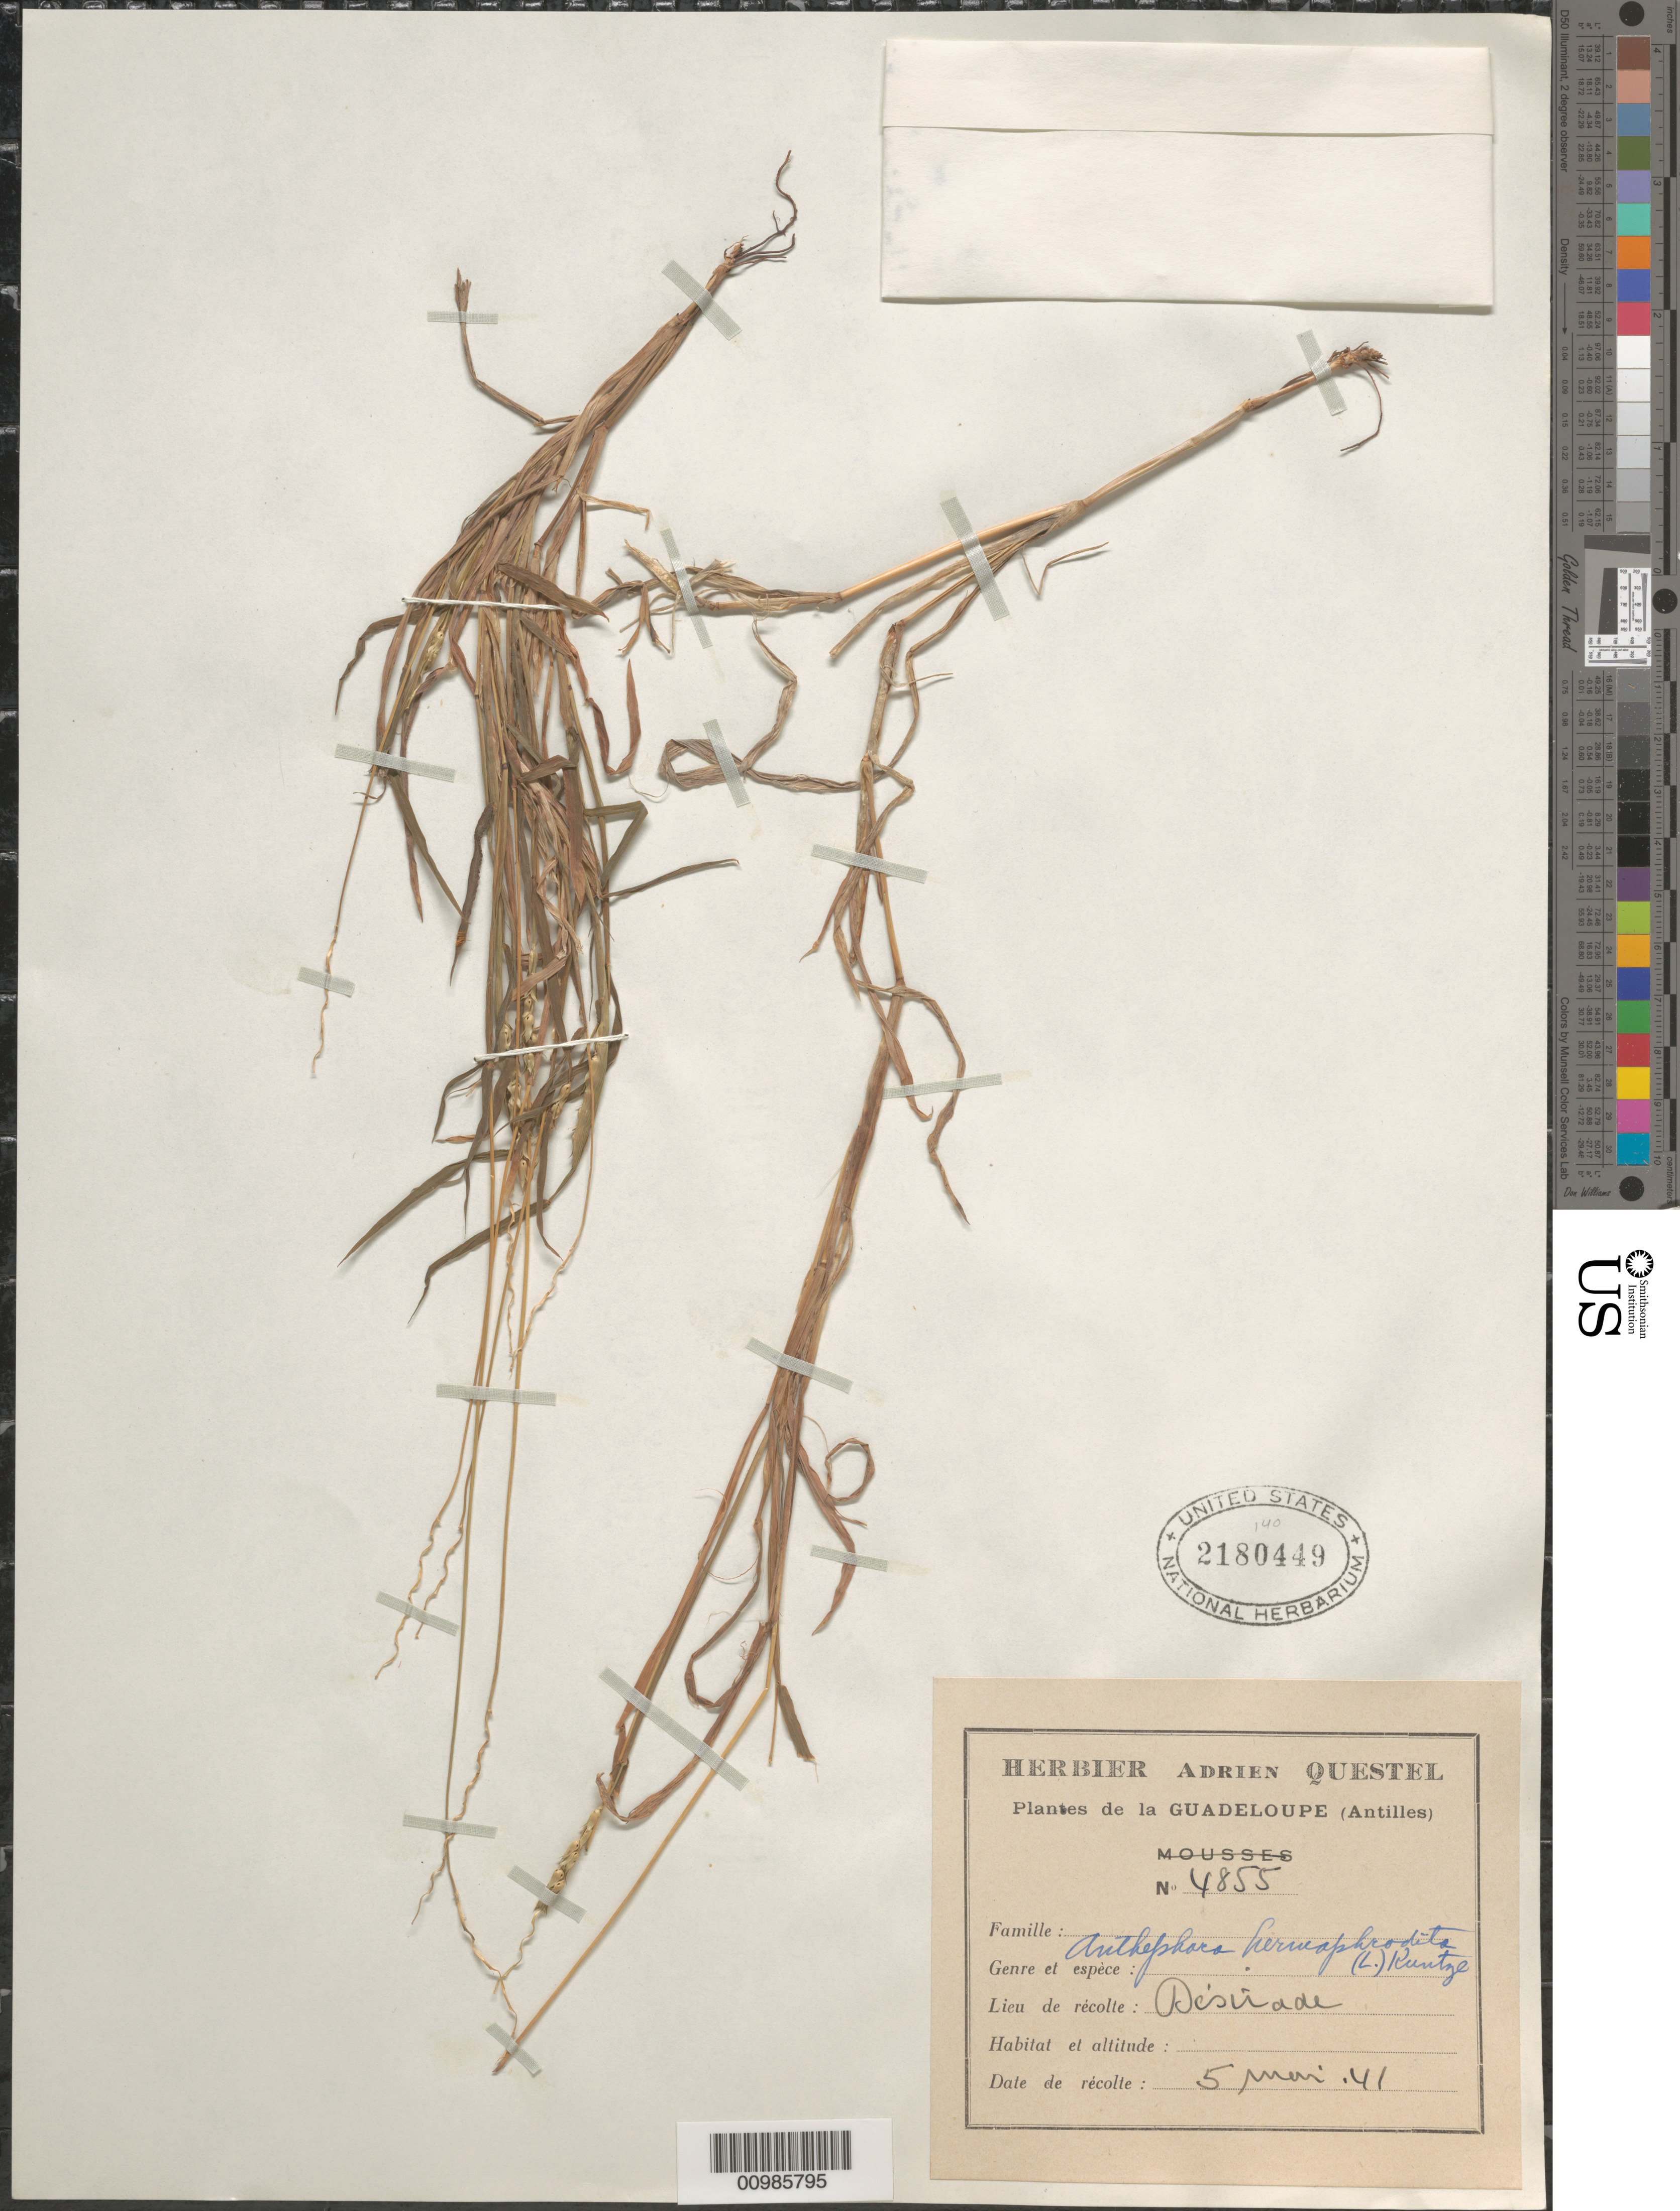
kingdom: Plantae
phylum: Tracheophyta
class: Liliopsida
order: Poales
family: Poaceae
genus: Anthephora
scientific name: Anthephora hermaphrodita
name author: (L.) Kuntze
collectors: A. Questel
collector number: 4855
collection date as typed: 05 Mar 1941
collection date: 1941-03-05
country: Guadeloupe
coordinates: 0 N, 0 E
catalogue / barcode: US 2180449